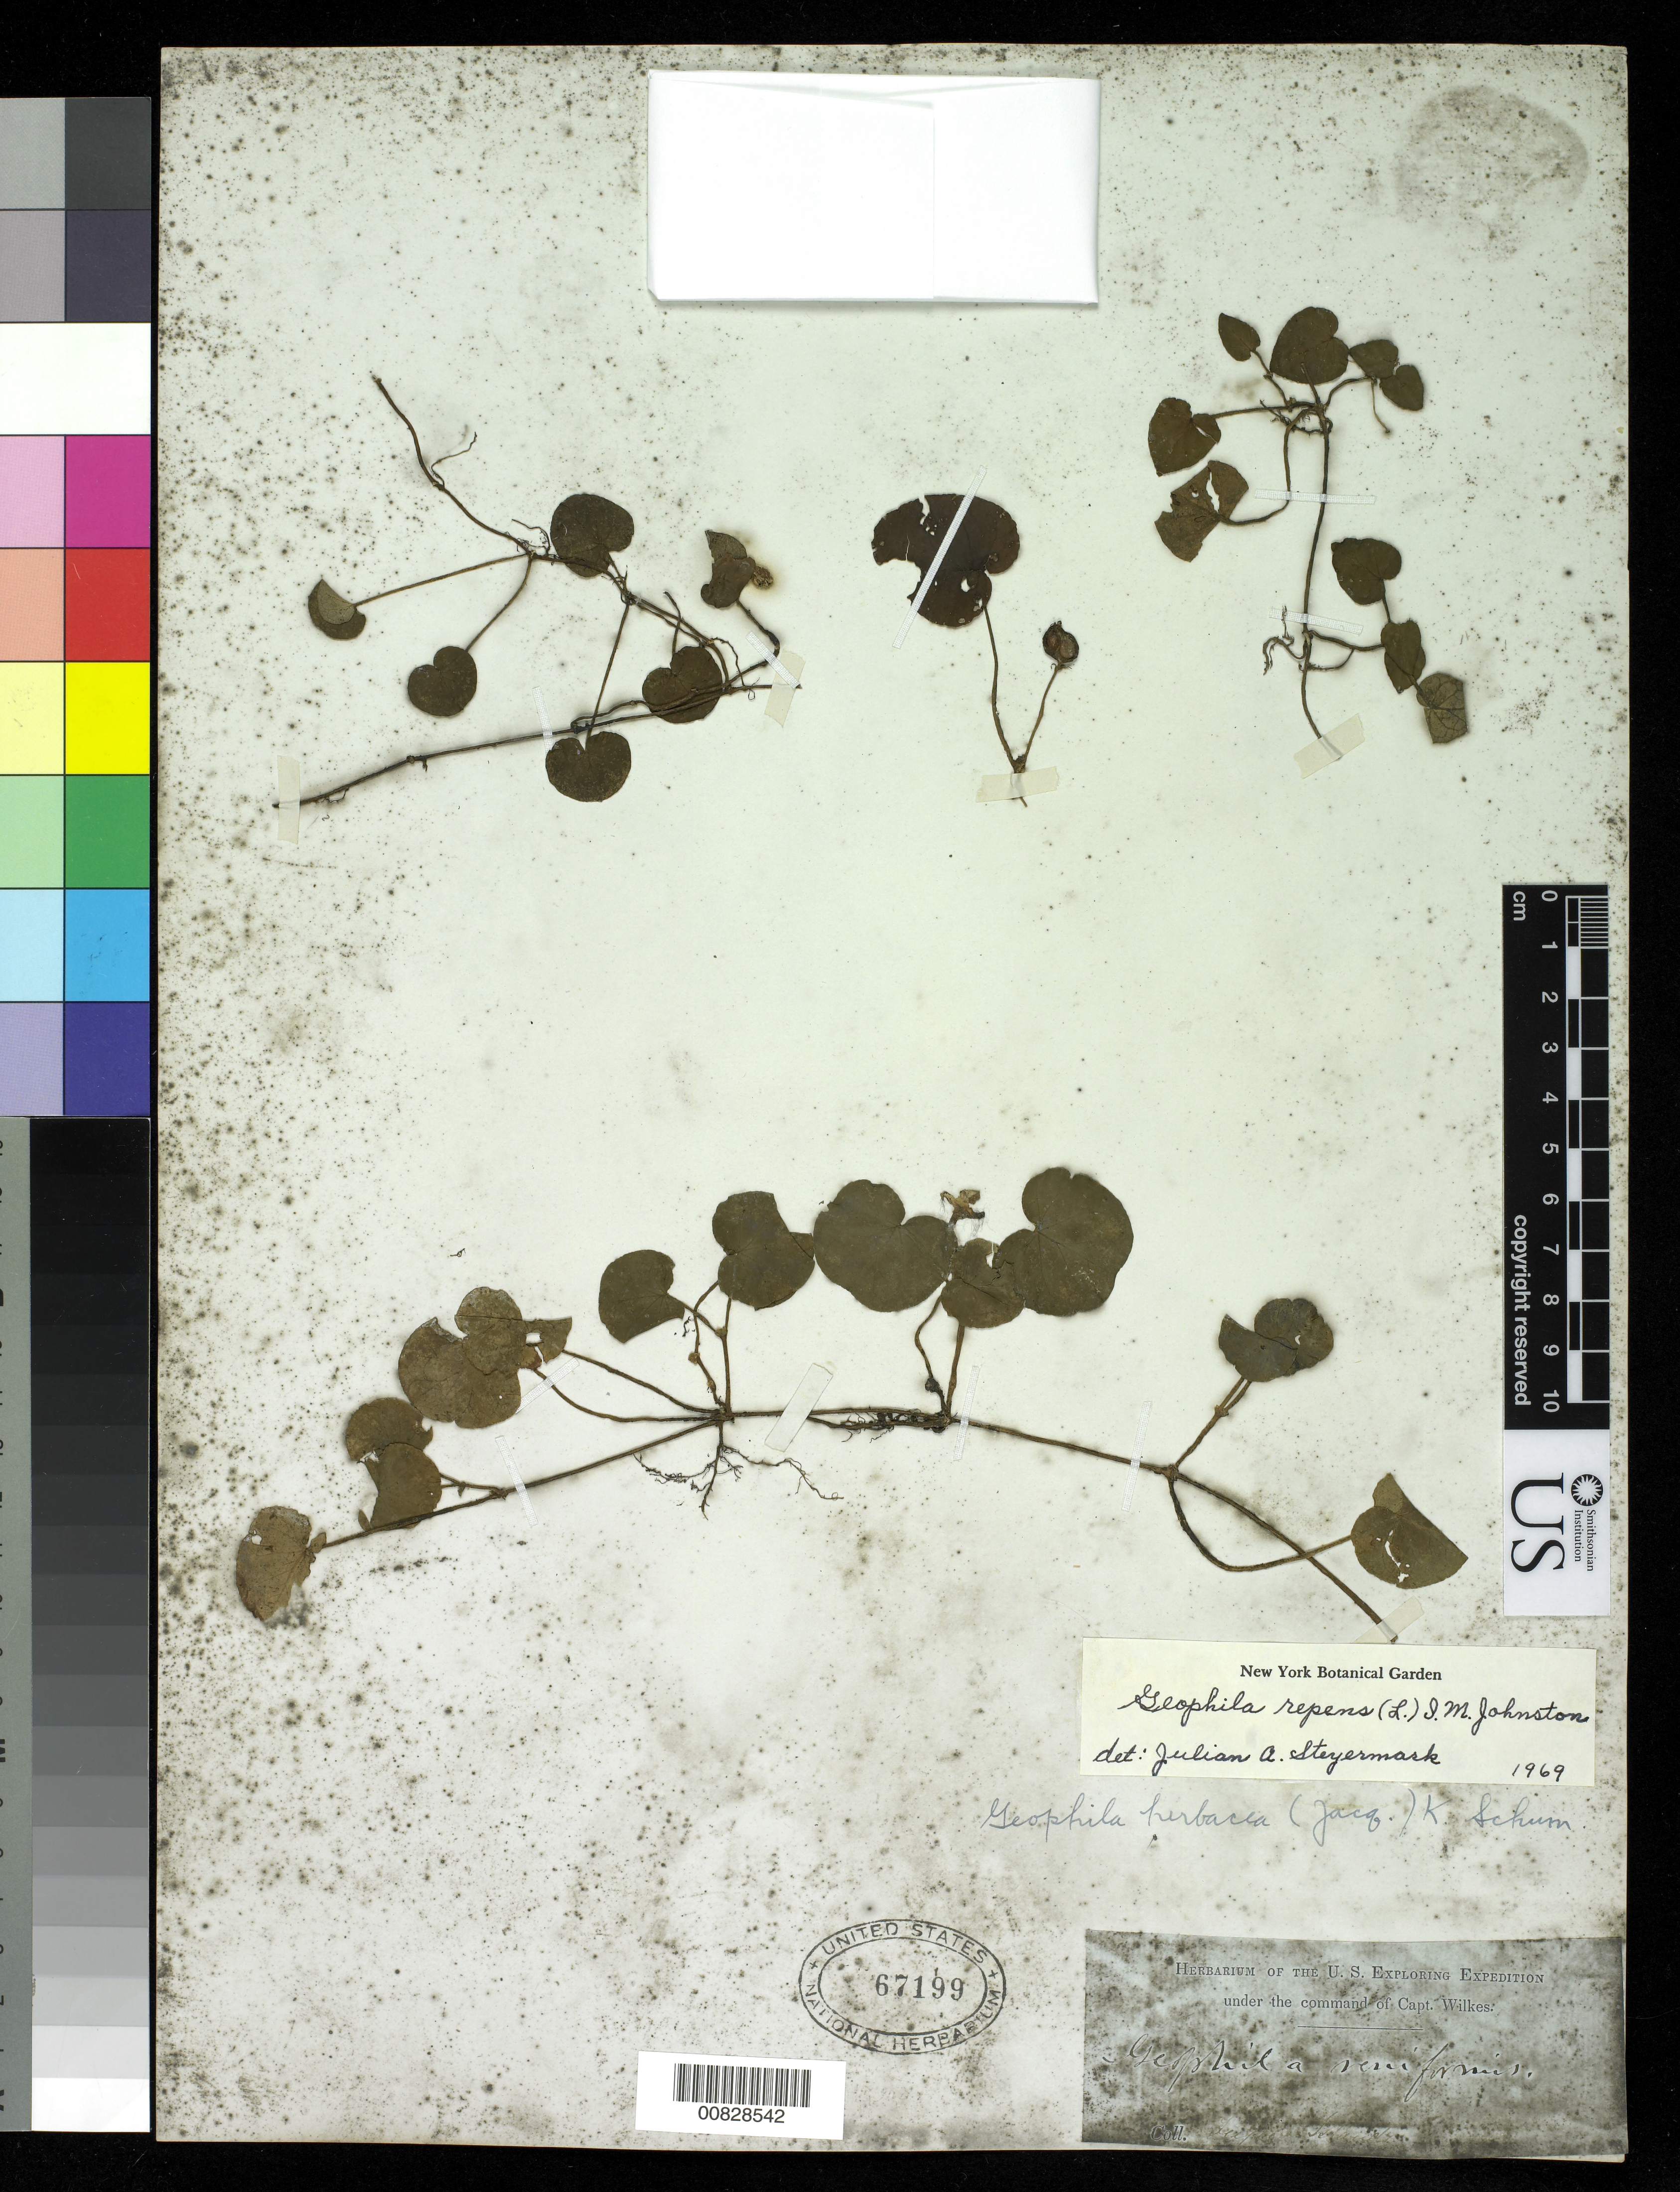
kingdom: Plantae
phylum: Tracheophyta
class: Magnoliopsida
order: Gentianales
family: Rubiaceae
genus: Geophila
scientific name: Geophila repens var. asiatica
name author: (Cham. & Schltdl.) Fosberg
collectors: Wilkes Explor. Exped.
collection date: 1838/1842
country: Fiji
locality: Feejee Islands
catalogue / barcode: US 67199